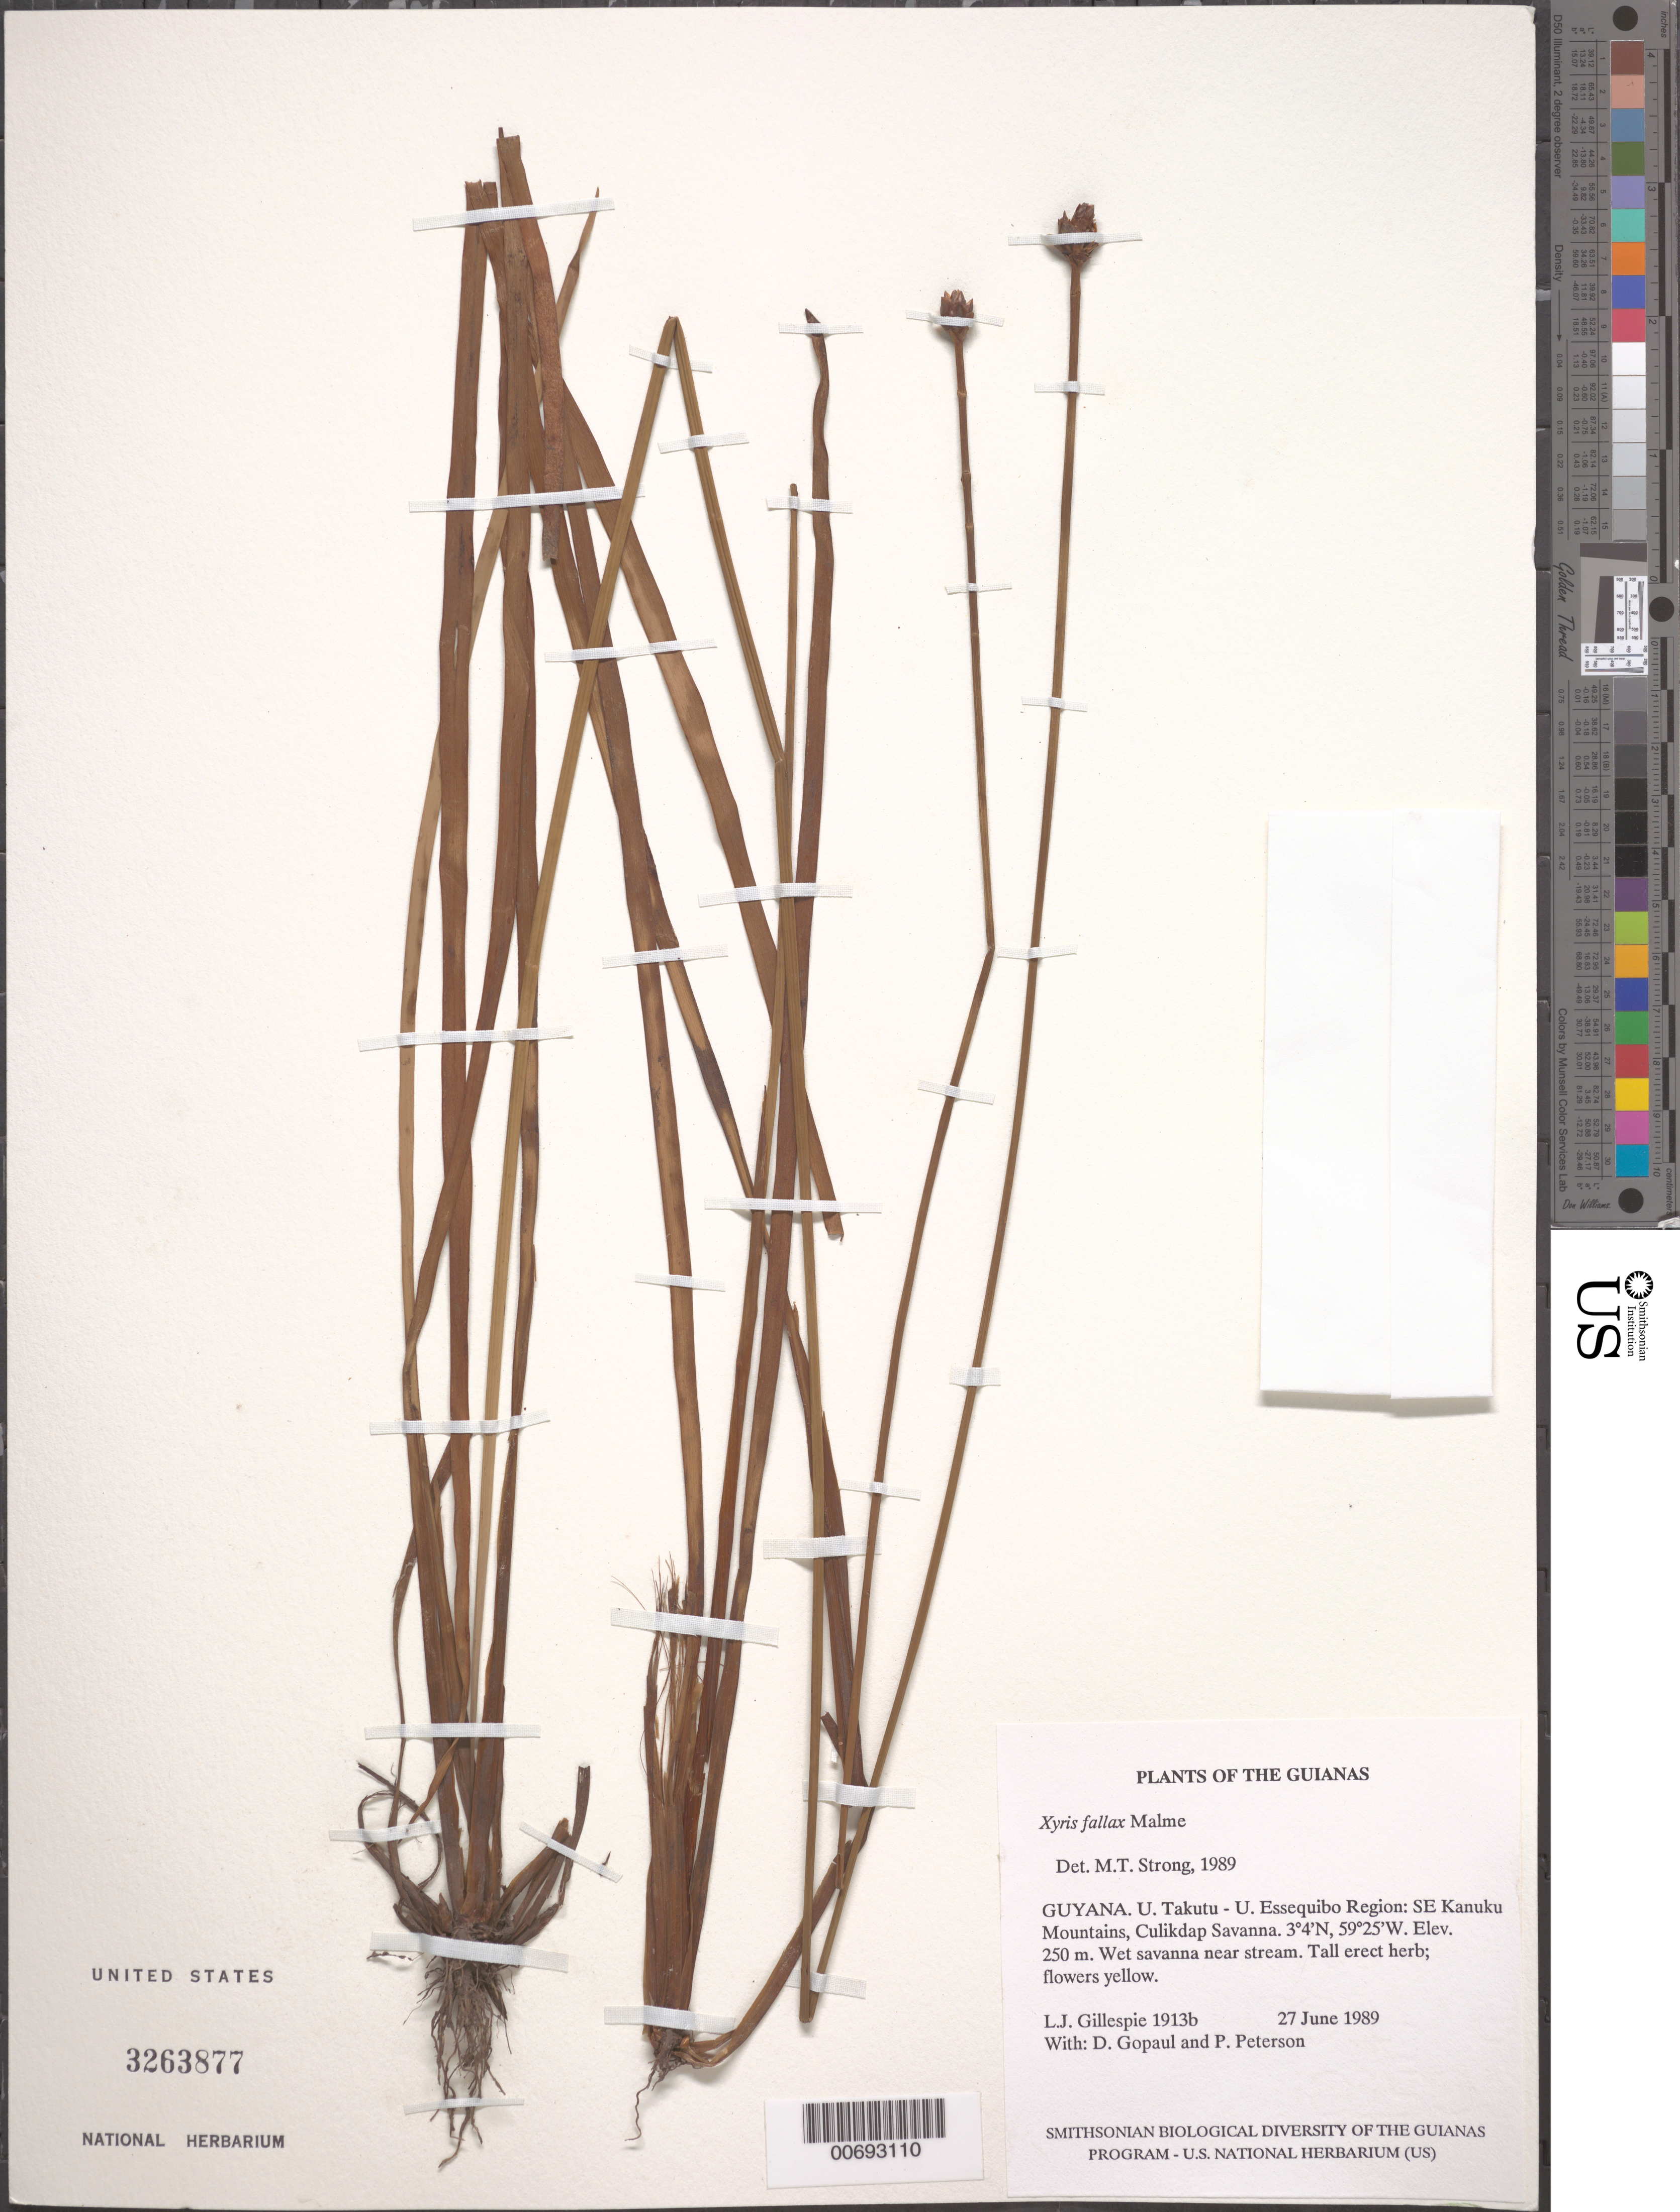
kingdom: Plantae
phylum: Tracheophyta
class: Liliopsida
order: Poales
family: Xyridaceae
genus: Xyris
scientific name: Xyris fallax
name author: Malme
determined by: Strong, M. T., (US), Smithsonian Institution - National Museum of Natural History (UNITED STATES)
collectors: L. J. Gillespie, D. Gopaul & P. M. Peterson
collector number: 1913 b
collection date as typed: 27 June 1989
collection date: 1989-06-27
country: Guyana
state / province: U. Takutu-U. Essequibo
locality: SE Kanuku Mts, Culikdap Savanna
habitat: Wet savanna near stream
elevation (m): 250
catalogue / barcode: US 3263877